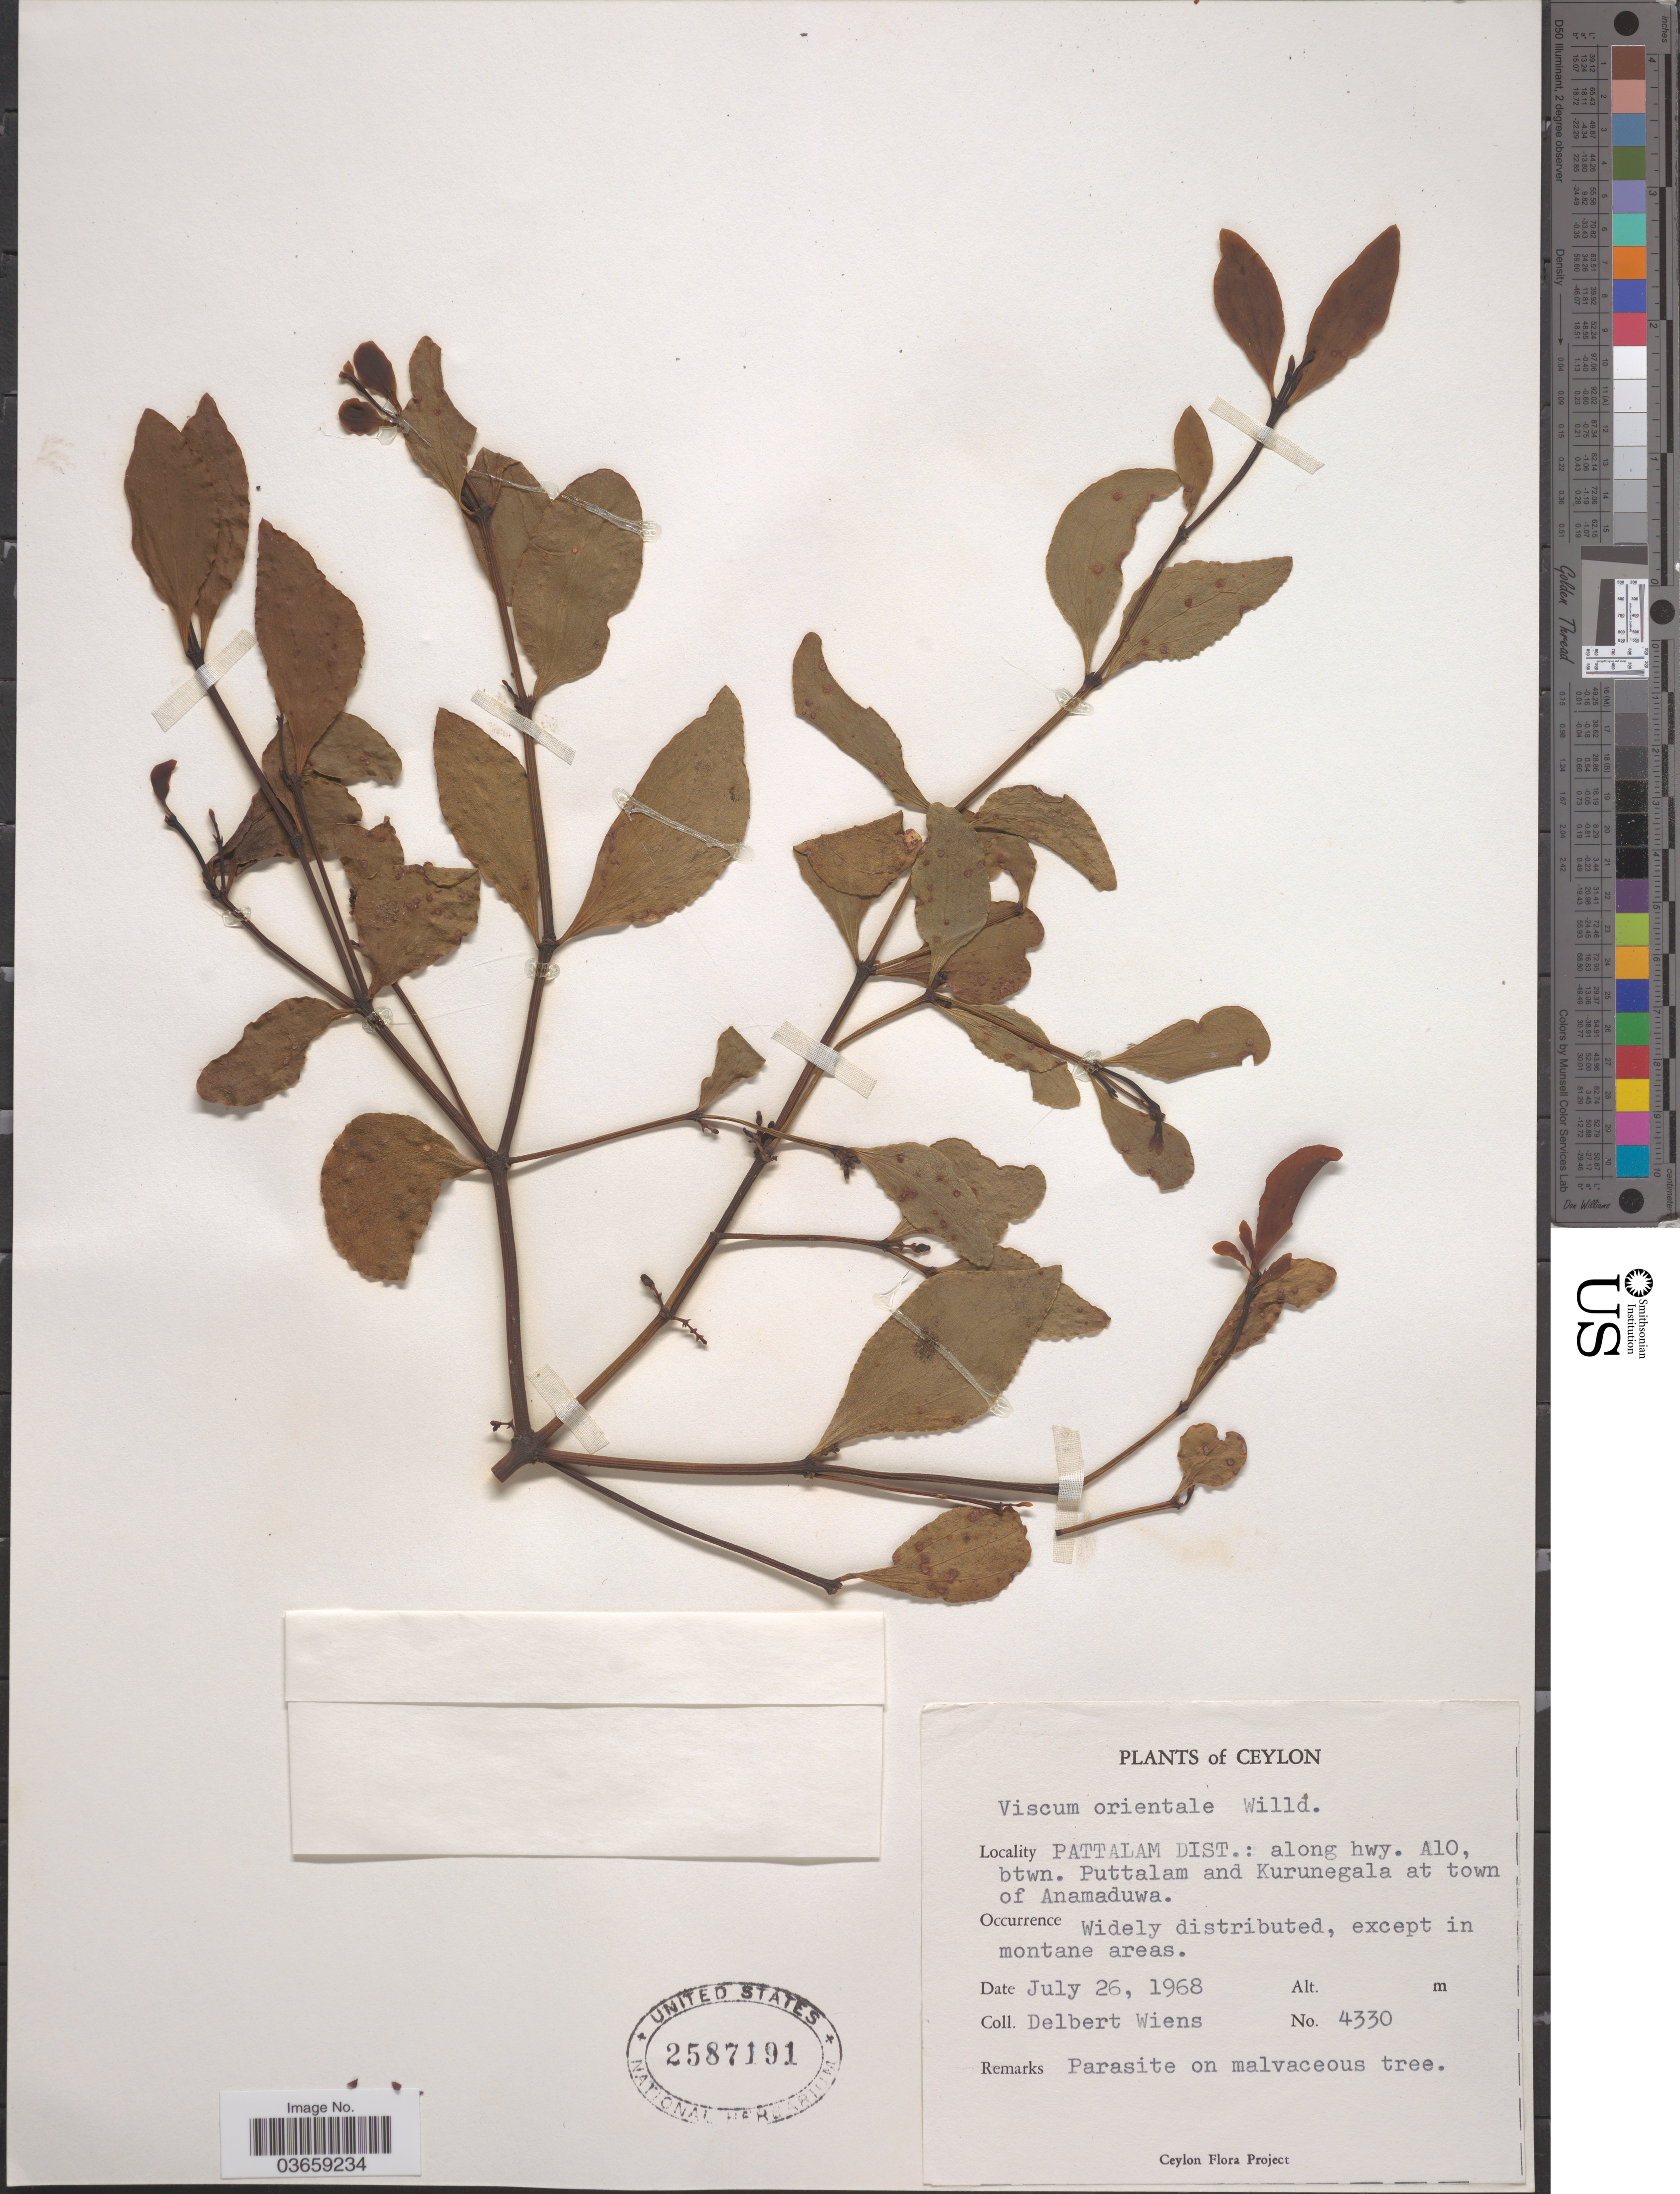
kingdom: Plantae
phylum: Tracheophyta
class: Magnoliopsida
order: Santalales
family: Viscaceae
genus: Viscum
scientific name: Viscum orientale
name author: DC.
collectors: D. Wiens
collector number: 4330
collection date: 1968-07-26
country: Sri Lanka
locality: Ceylon. Pattalam Dist.: along hwy. A10, btwn. Puttalam and Kurunegala at town of Anamaduwa.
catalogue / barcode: US 2587191